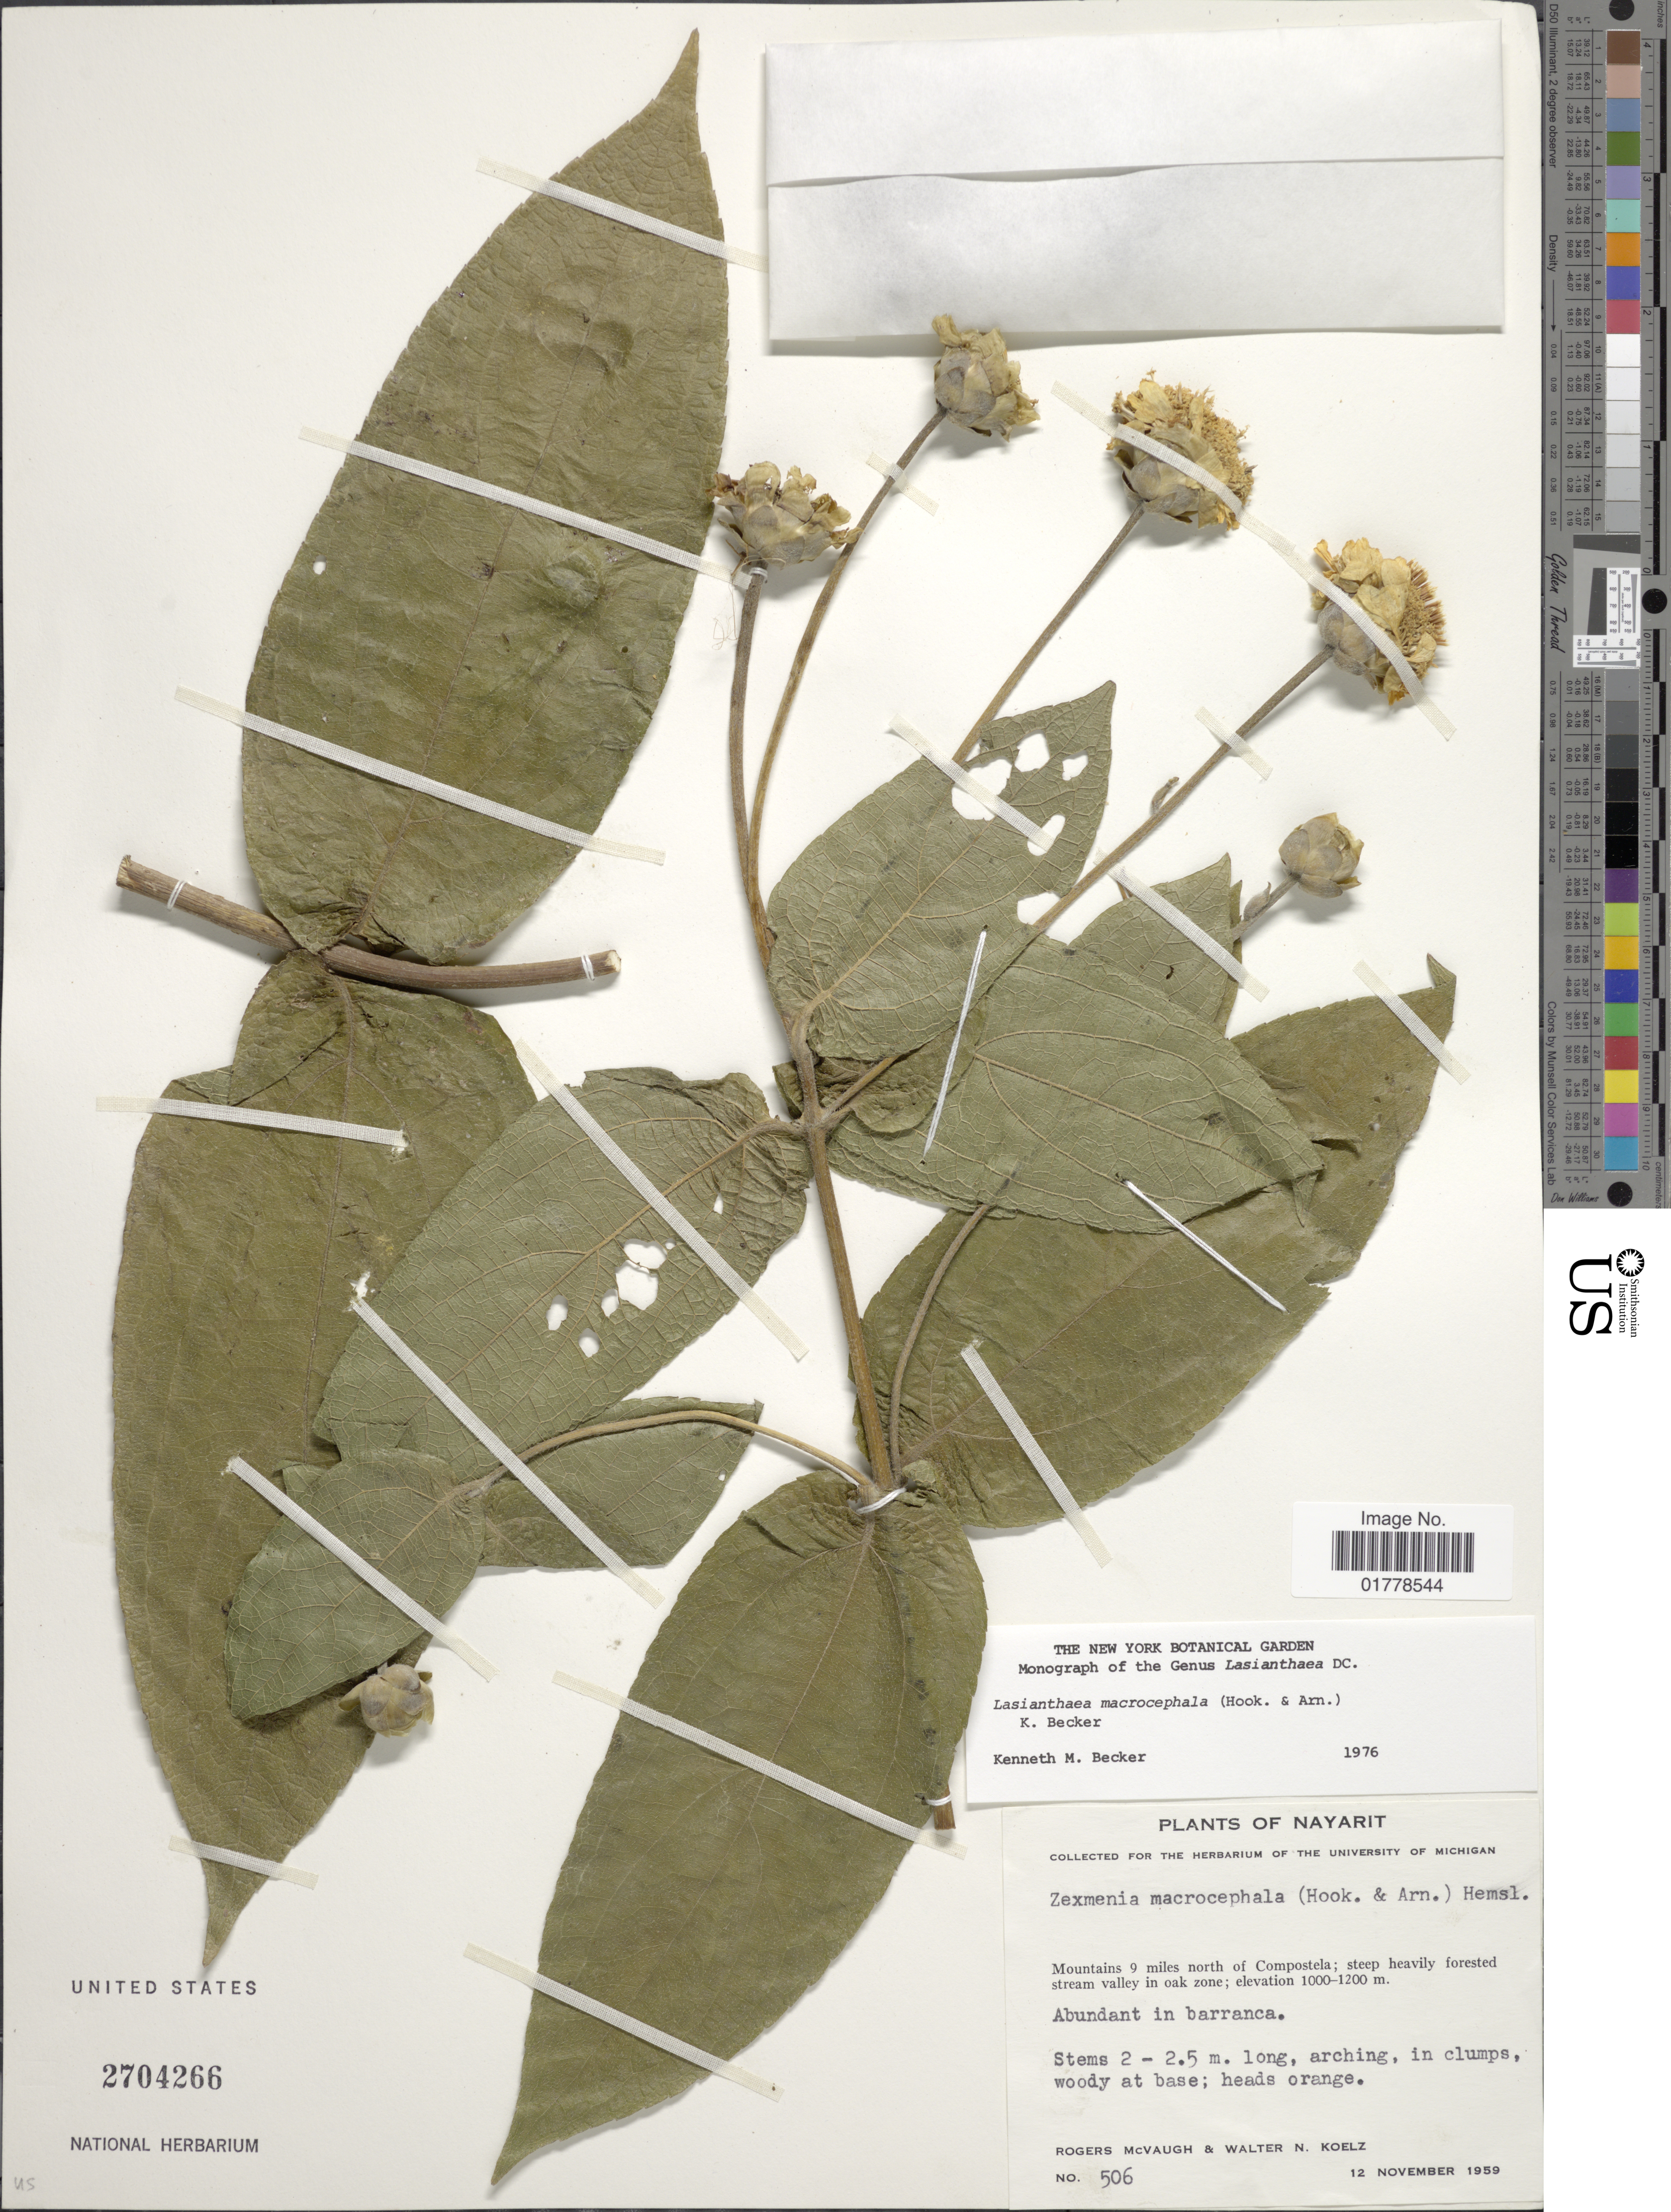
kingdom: Plantae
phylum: Tracheophyta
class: Magnoliopsida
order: Asterales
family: Asteraceae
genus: Lasianthaea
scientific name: Lasianthaea macrocephala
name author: (Hook. & Arn.) K.M. Becker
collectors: R. McVaugh & W. N. Koelz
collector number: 506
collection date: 1959-11-12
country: Mexico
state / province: Nayarit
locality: Mountains 9 miles north of Compostela; steep heavily forested stream valley in oak zone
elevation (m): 1000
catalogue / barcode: US 2704266